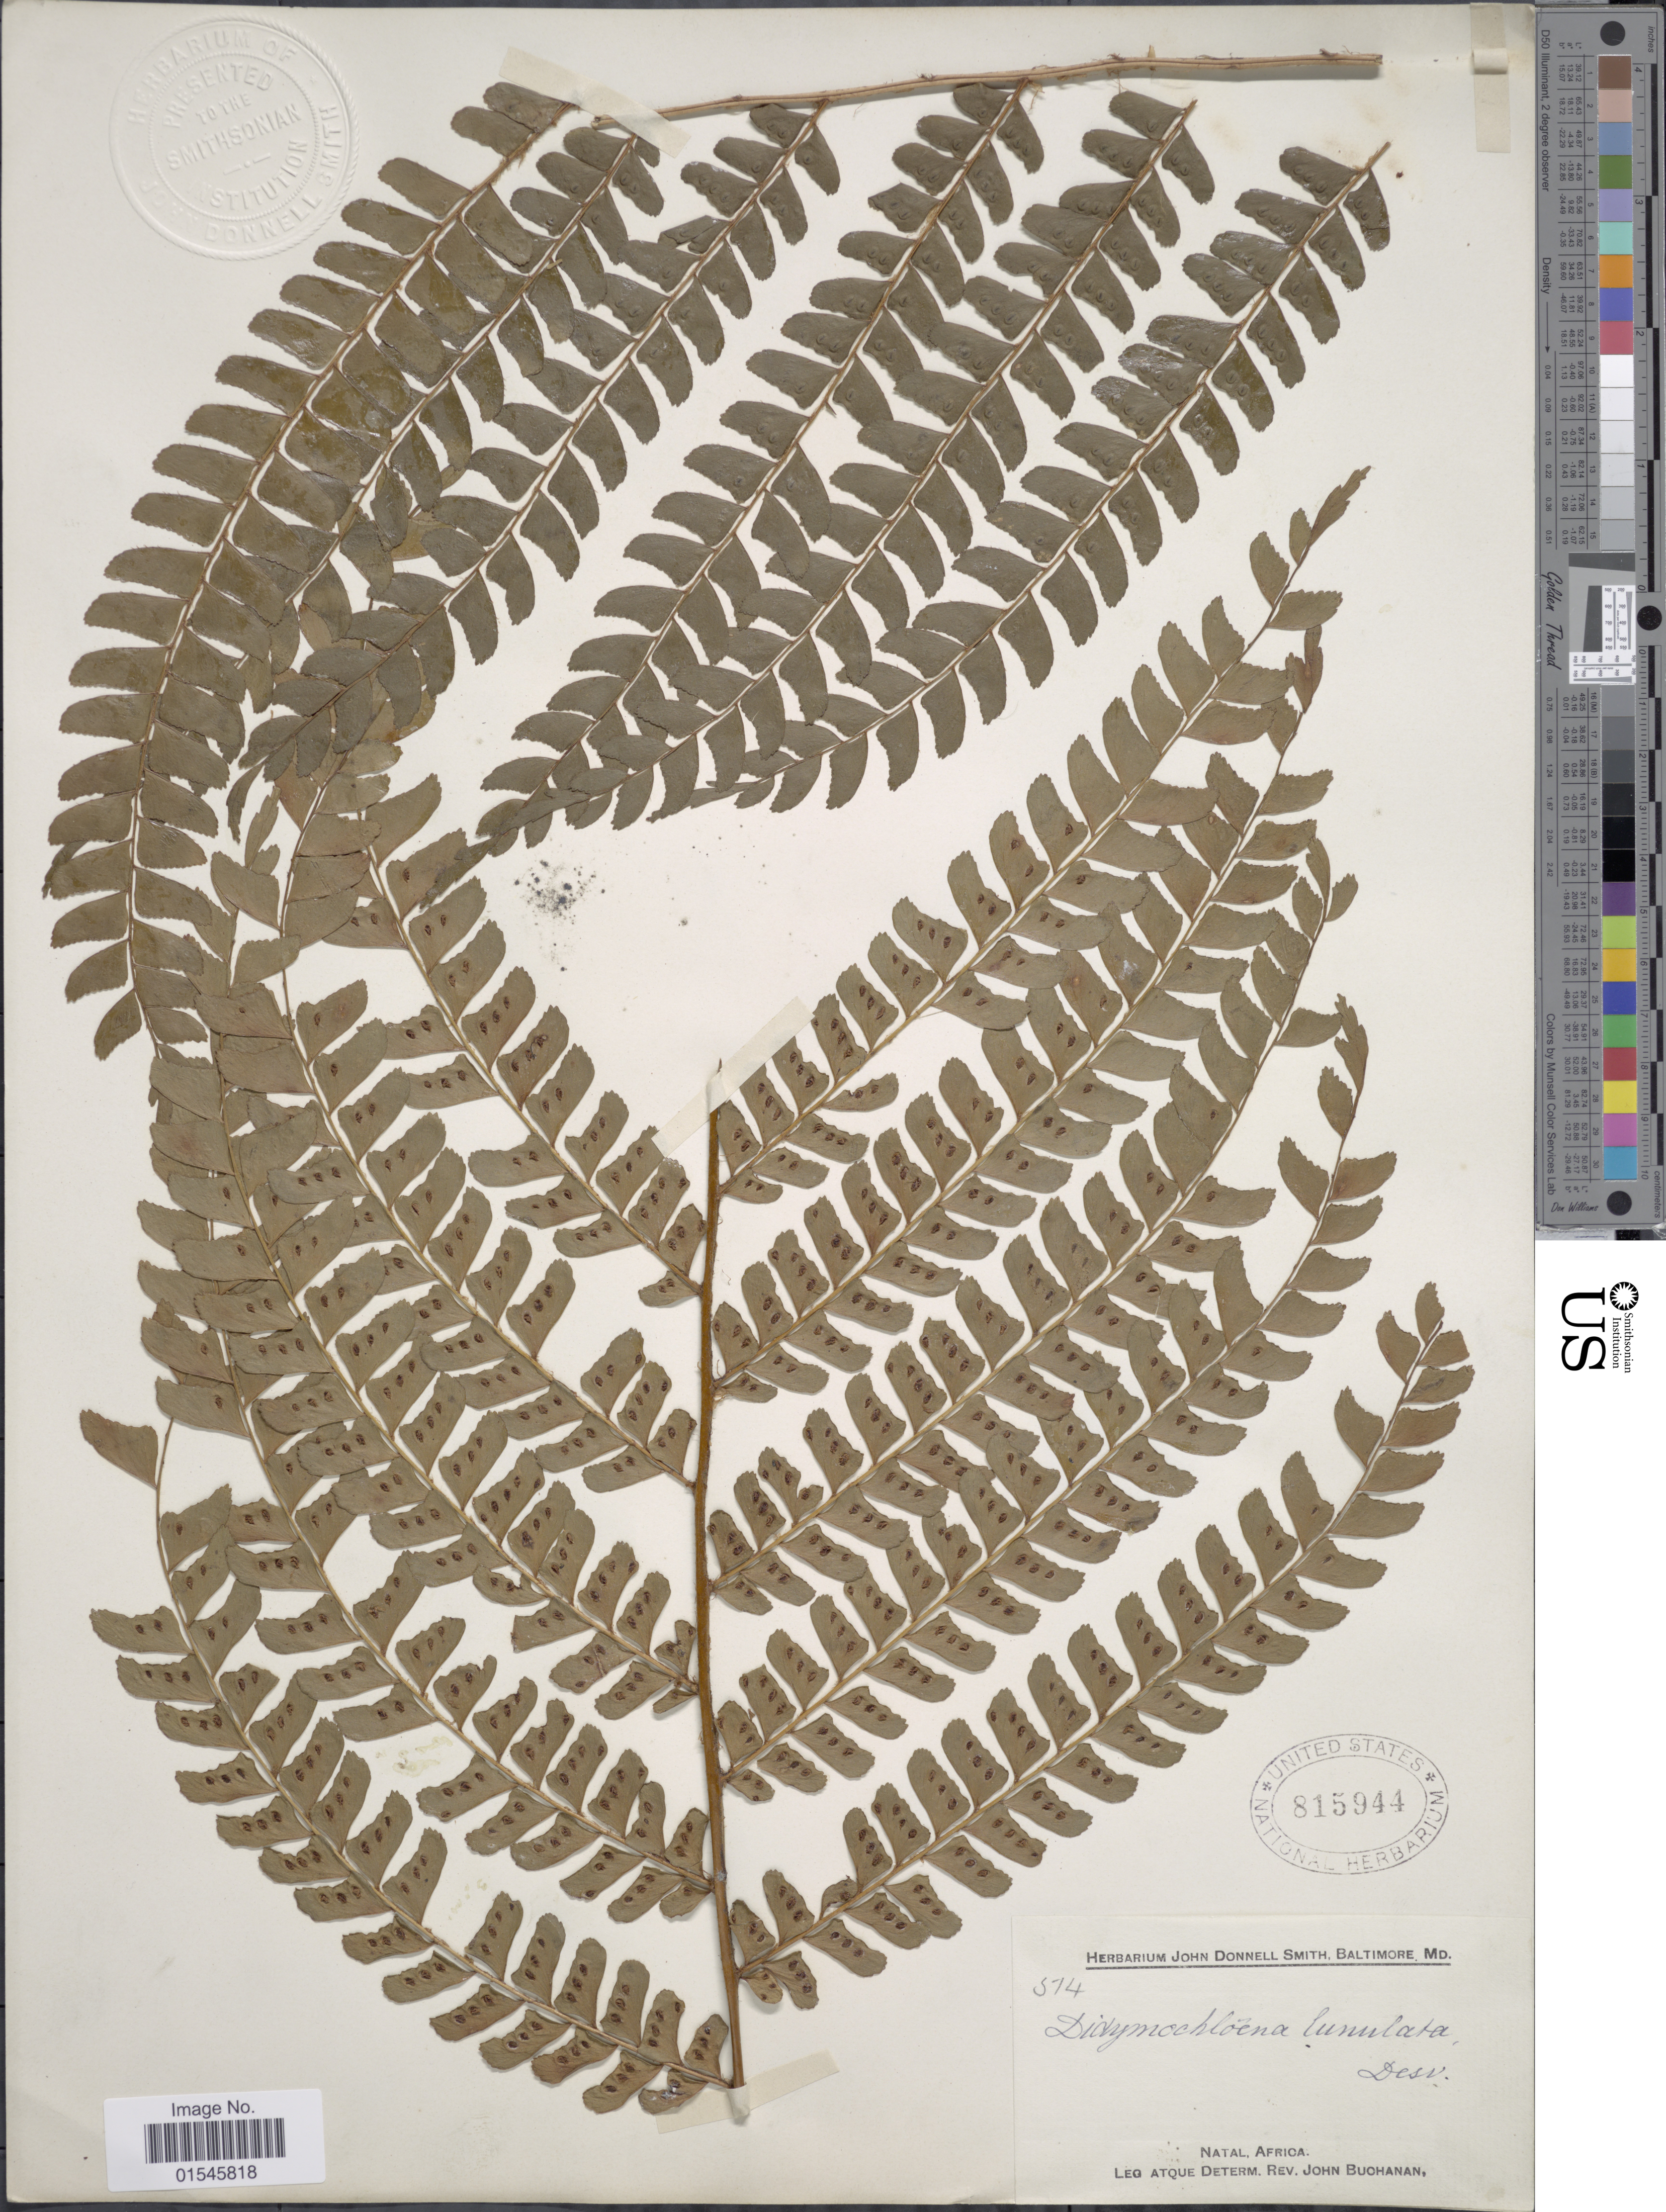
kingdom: Plantae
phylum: Tracheophyta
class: Polypodiopsida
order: Polypodiales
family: Didymochlaenaceae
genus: Didymochlaena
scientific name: Didymochlaena truncatula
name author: (Sw.) J. Sm.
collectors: J. Buchanan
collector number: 514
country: South Africa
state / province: KwaZulu-Natal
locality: Natal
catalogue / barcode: US 815944